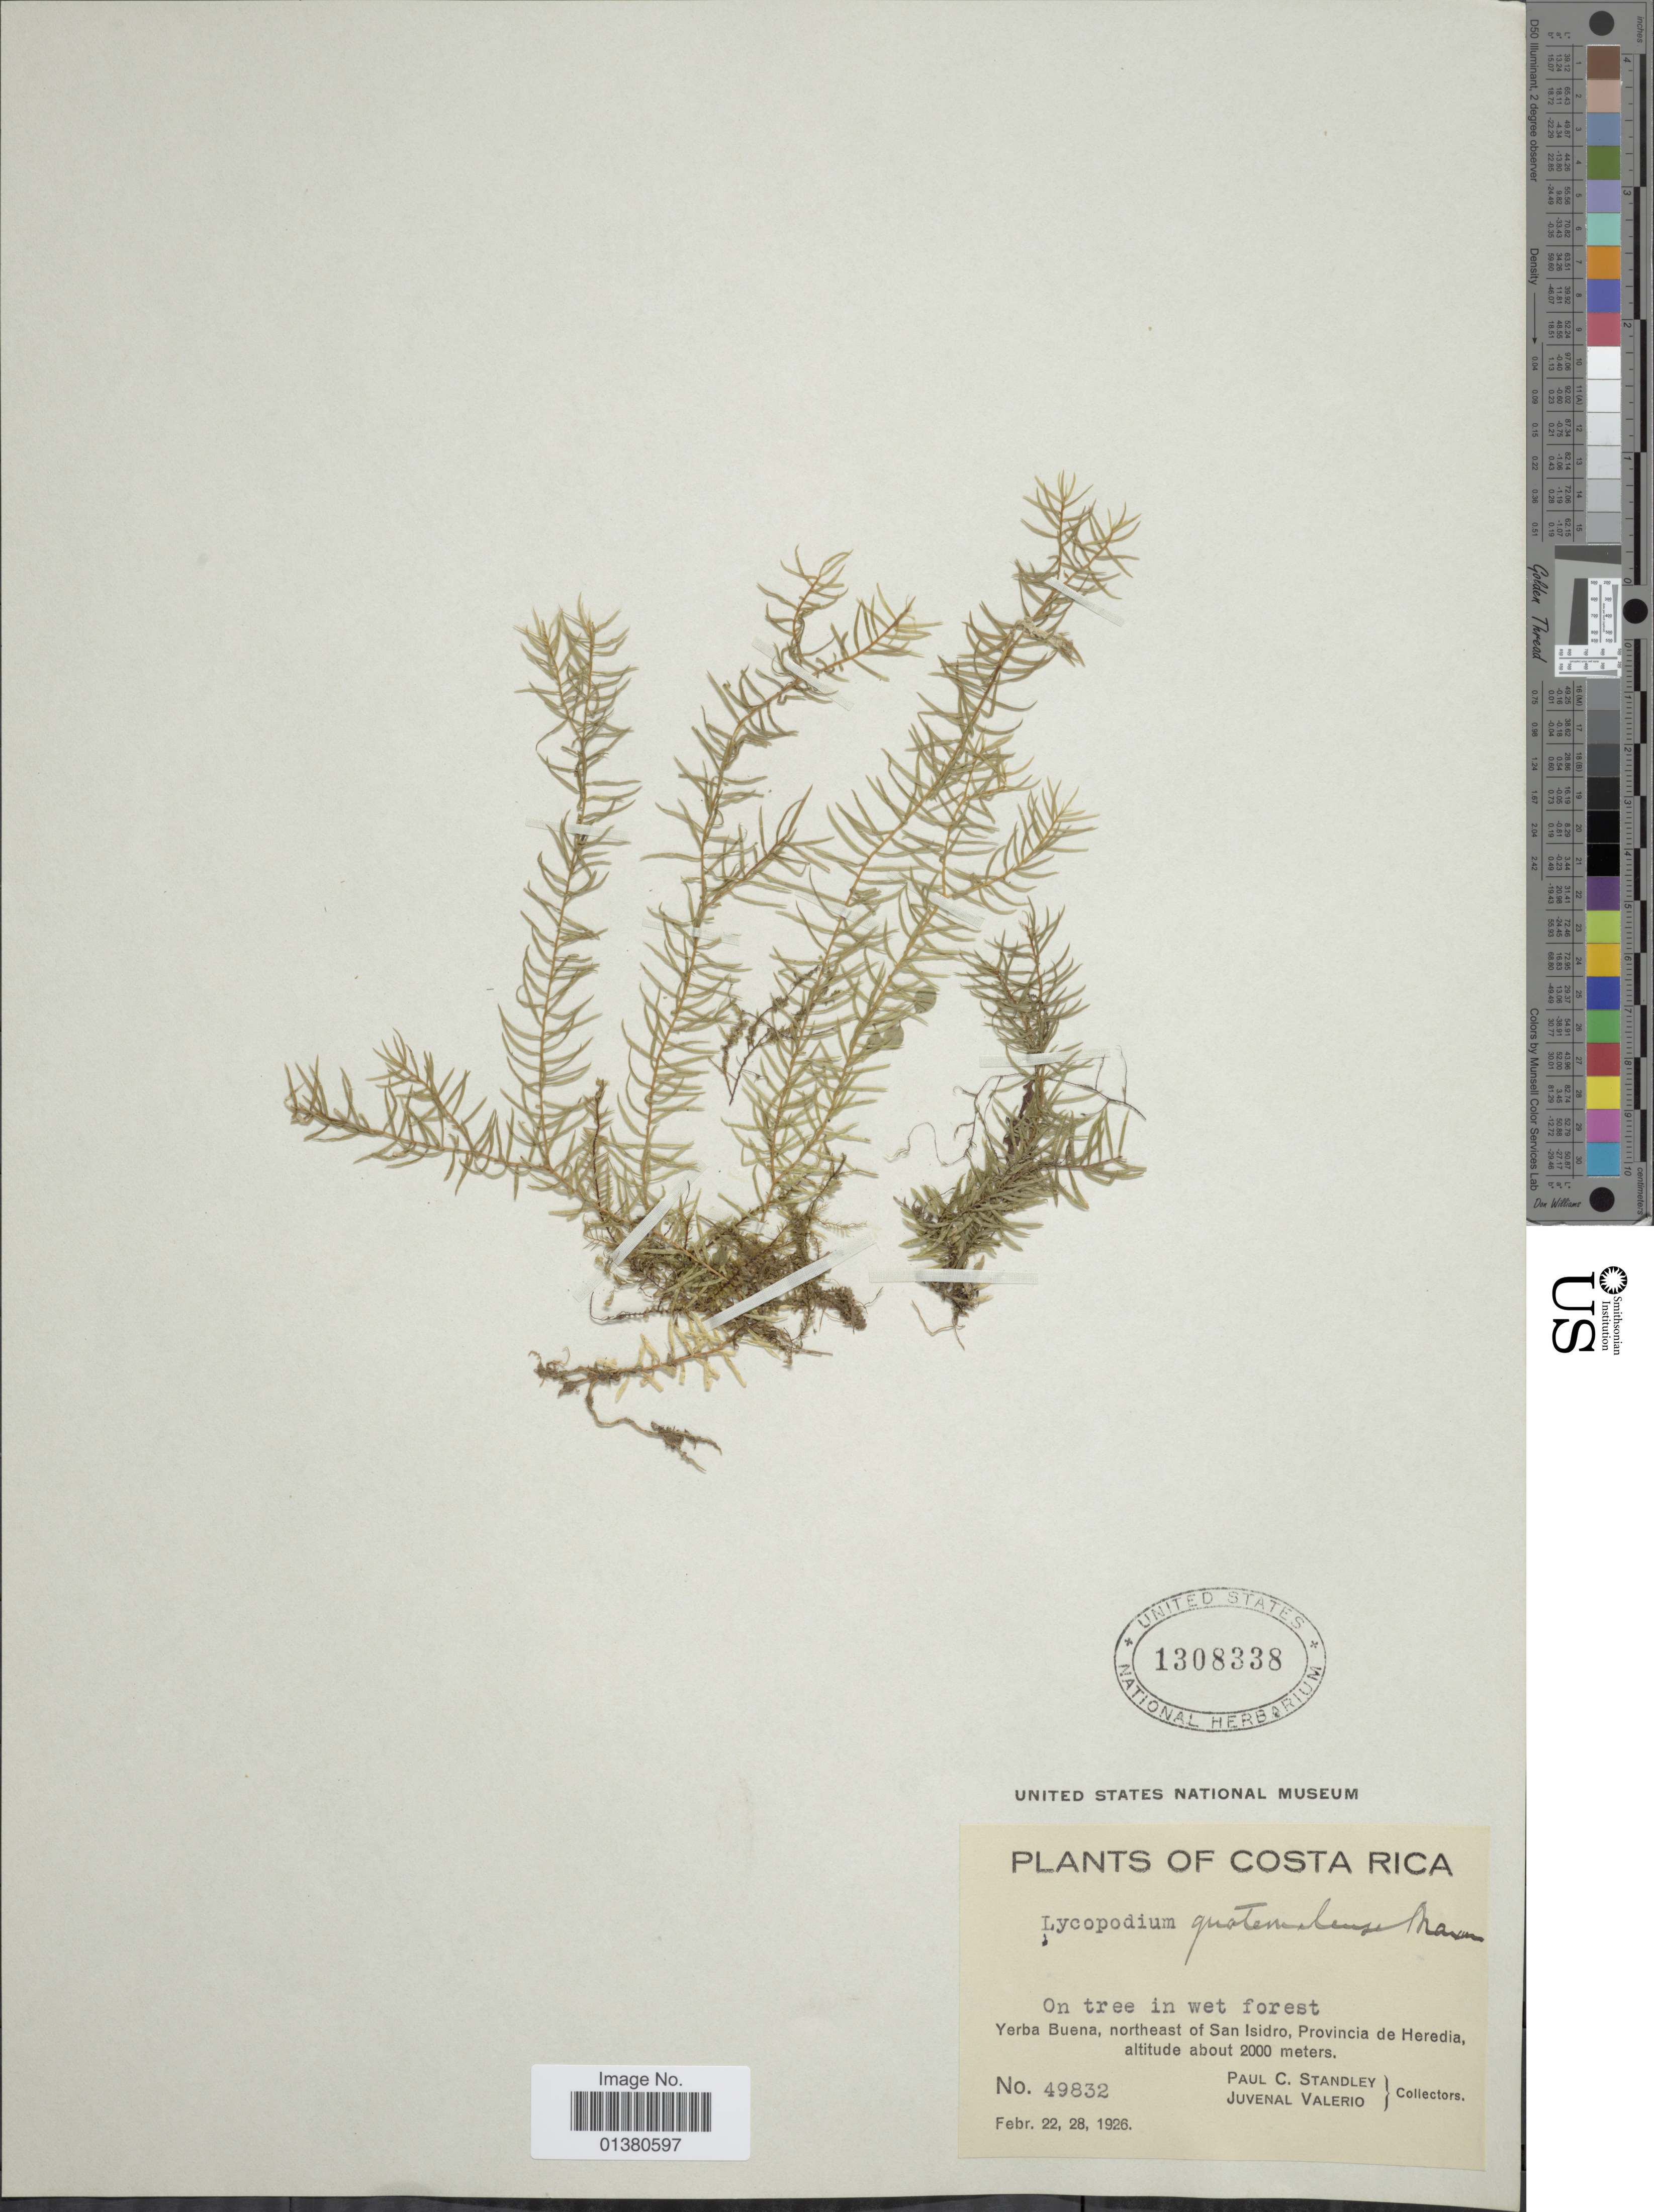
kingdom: Plantae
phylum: Tracheophyta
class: Lycopodiopsida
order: Lycopodiales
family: Lycopodiaceae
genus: Phlegmariurus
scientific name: Phlegmariurus capillaris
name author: (Sodiro) B. Øllg.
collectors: P. C. Standley & J. Valerio R.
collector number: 49832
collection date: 1926-02-22/1926-02-28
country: Costa Rica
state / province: Heredia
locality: Yerba Buena, northest of San Isidro, provincia de Heredia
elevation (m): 2000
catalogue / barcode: US 1308338